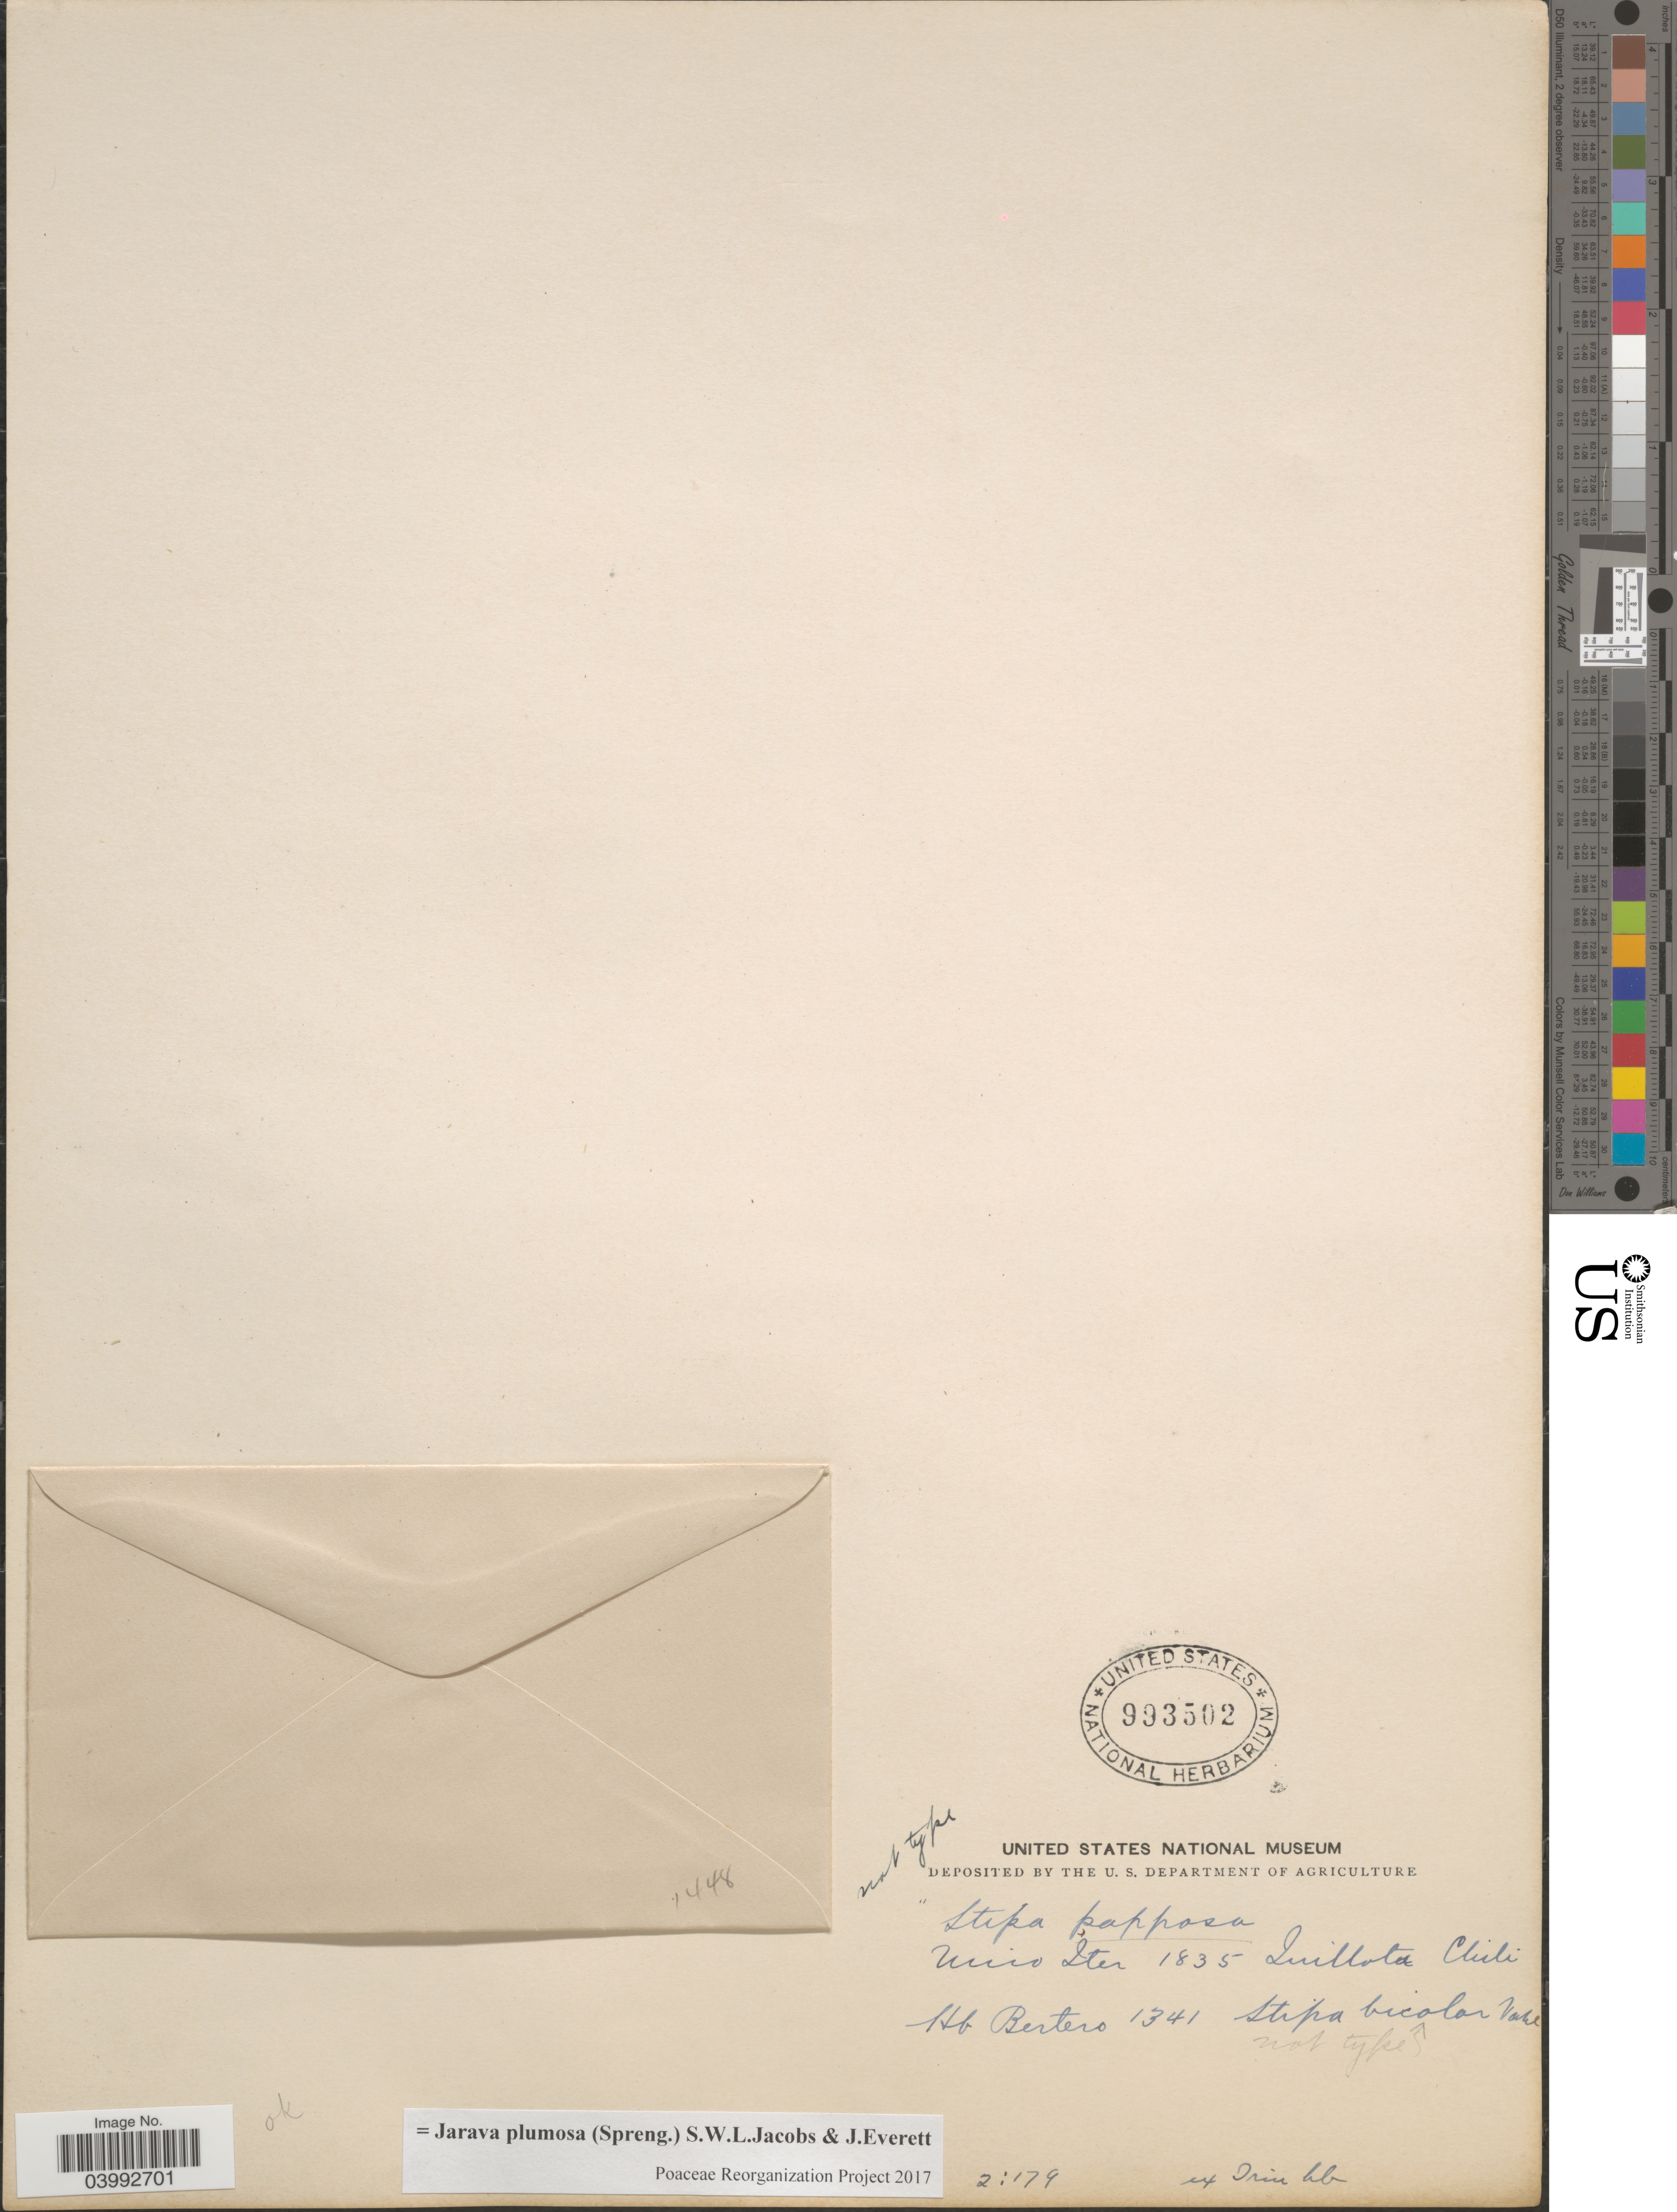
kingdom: Plantae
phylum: Tracheophyta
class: Liliopsida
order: Poales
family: Poaceae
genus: Jarava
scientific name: Jarava plumosa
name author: (Spreng.) S.W.L. Jacobs & J. Everett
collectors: ex herb. Bertero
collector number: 1341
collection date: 1835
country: Chile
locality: Quillota Chili.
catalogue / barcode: US 993502